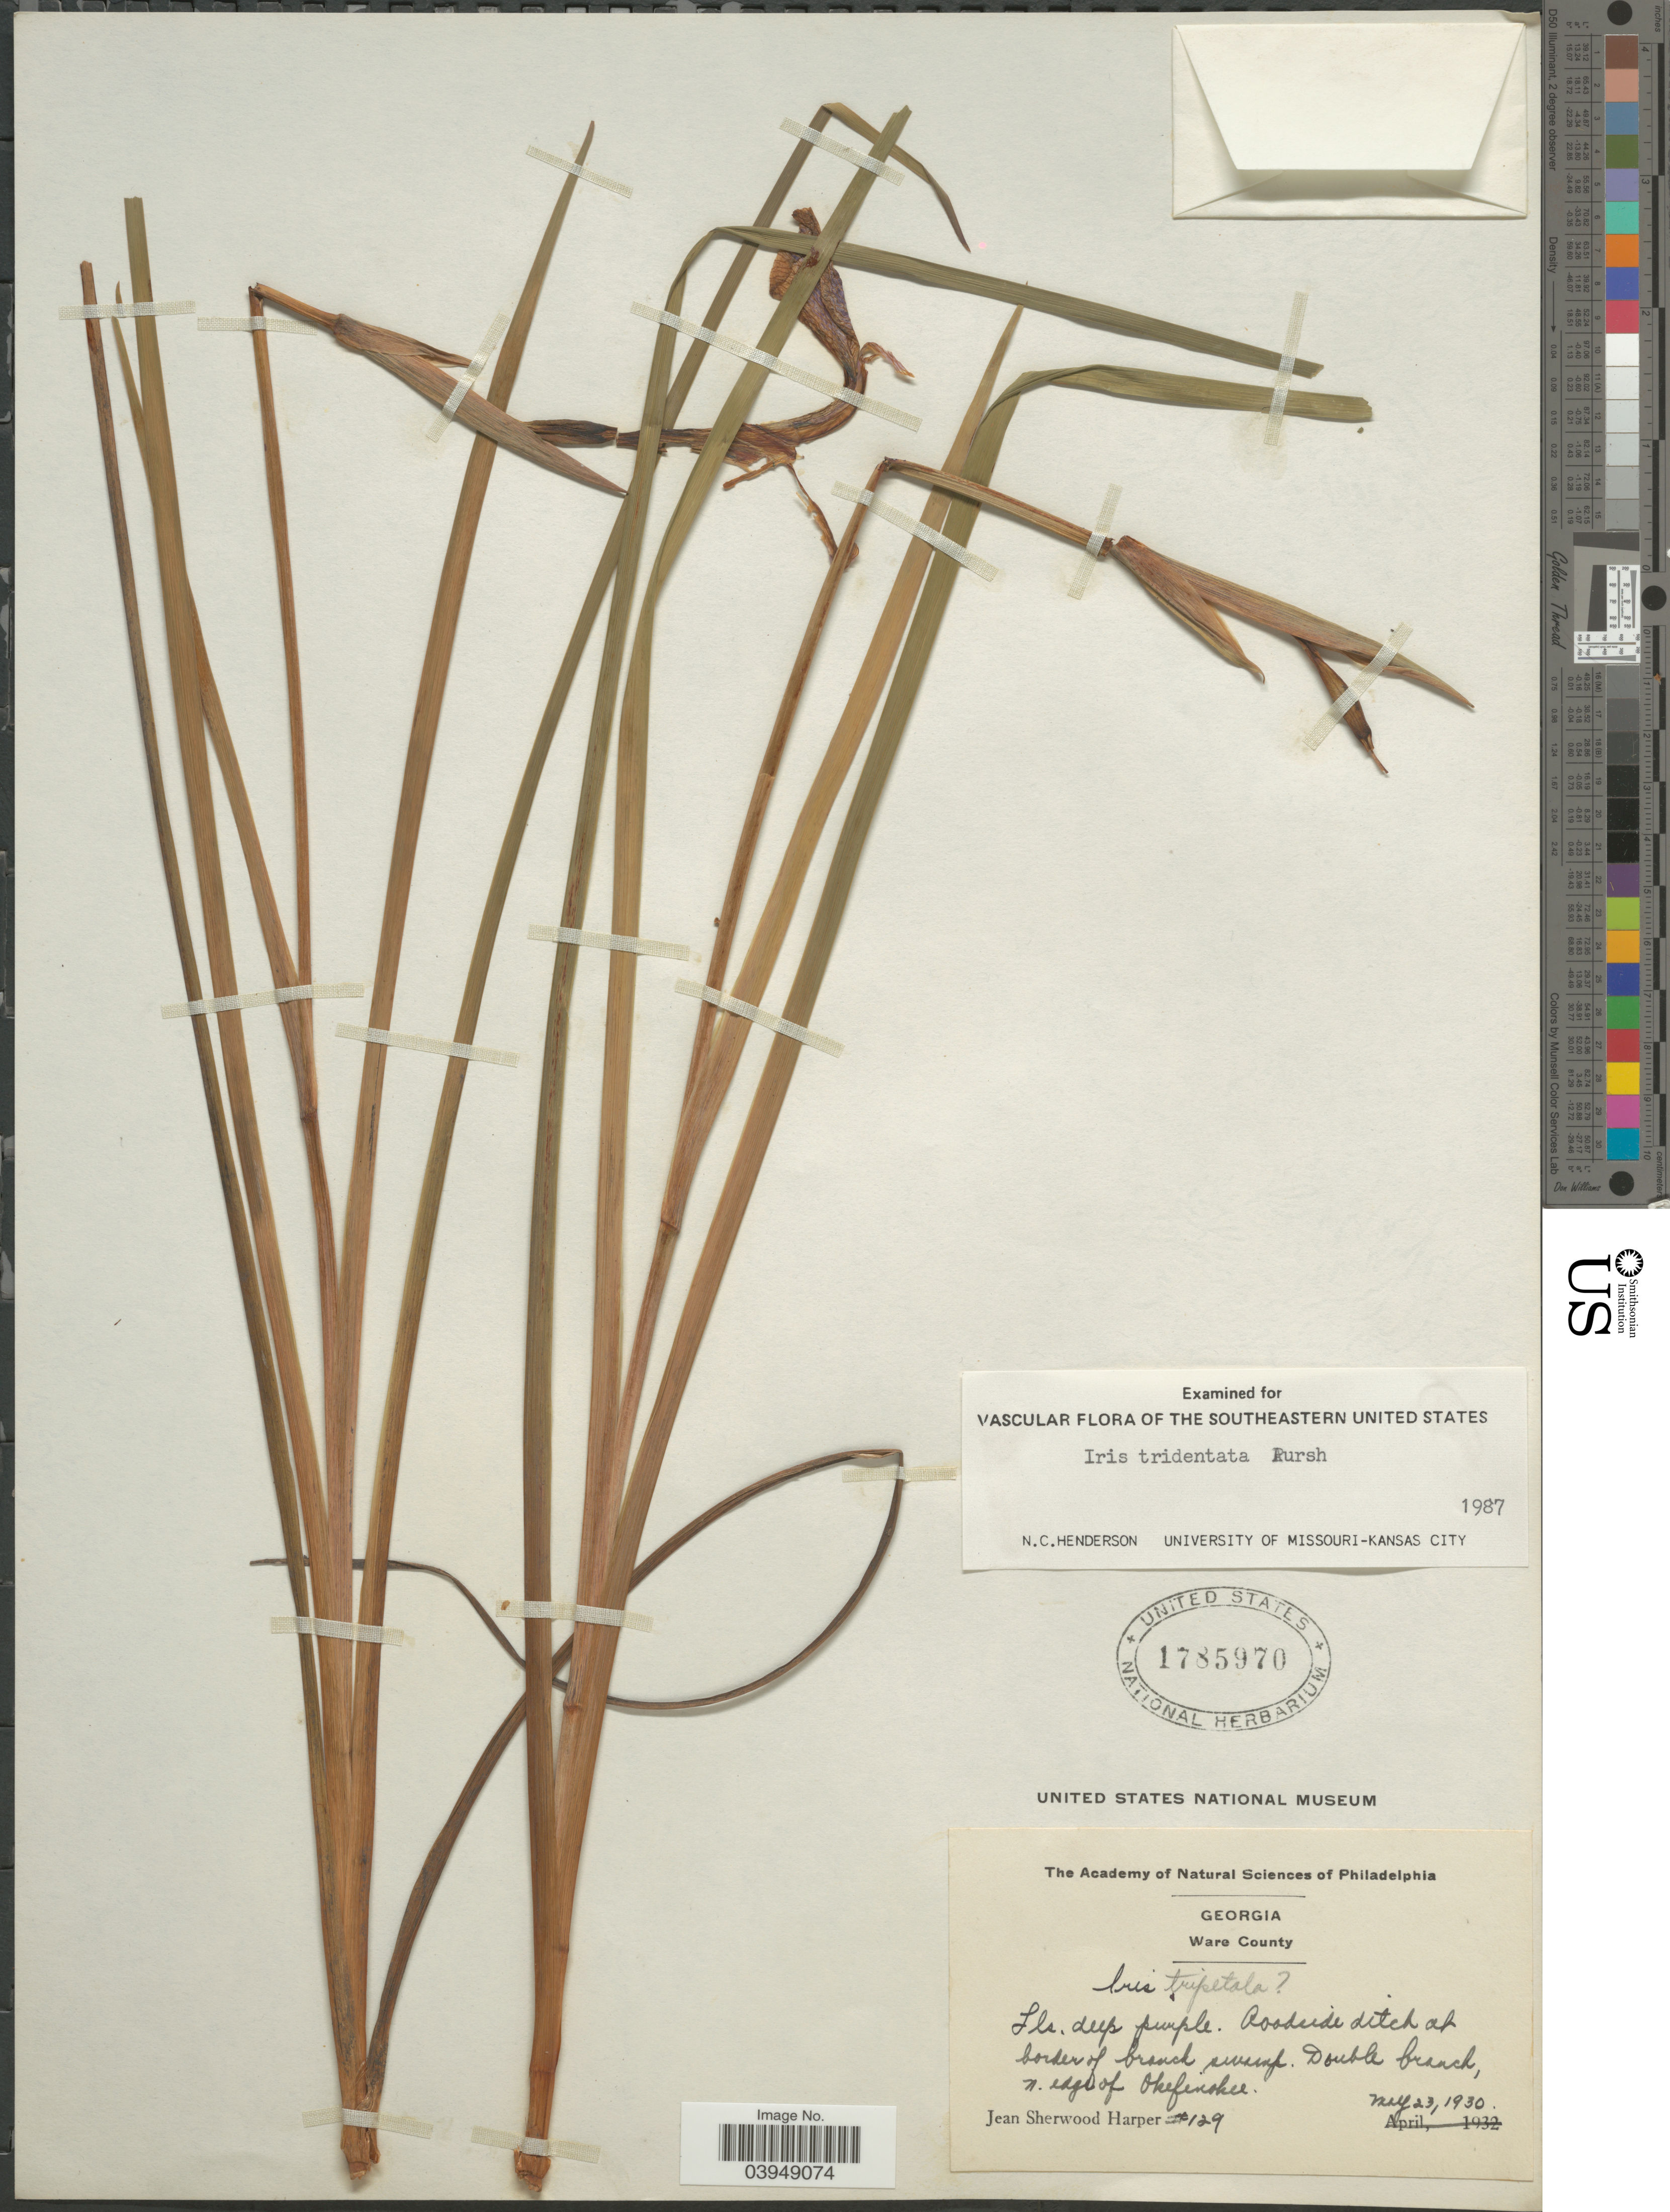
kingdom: Plantae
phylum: Tracheophyta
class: Liliopsida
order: Asparagales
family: Iridaceae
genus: Iris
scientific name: Iris tridentata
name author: Pursh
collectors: J. Harper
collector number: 129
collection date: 1930-05-23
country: United States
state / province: Georgia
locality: Ware County. Roadside ditch at border of branch swamp. Double branch, n. edge of Okefenohee.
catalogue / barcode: US 1785970